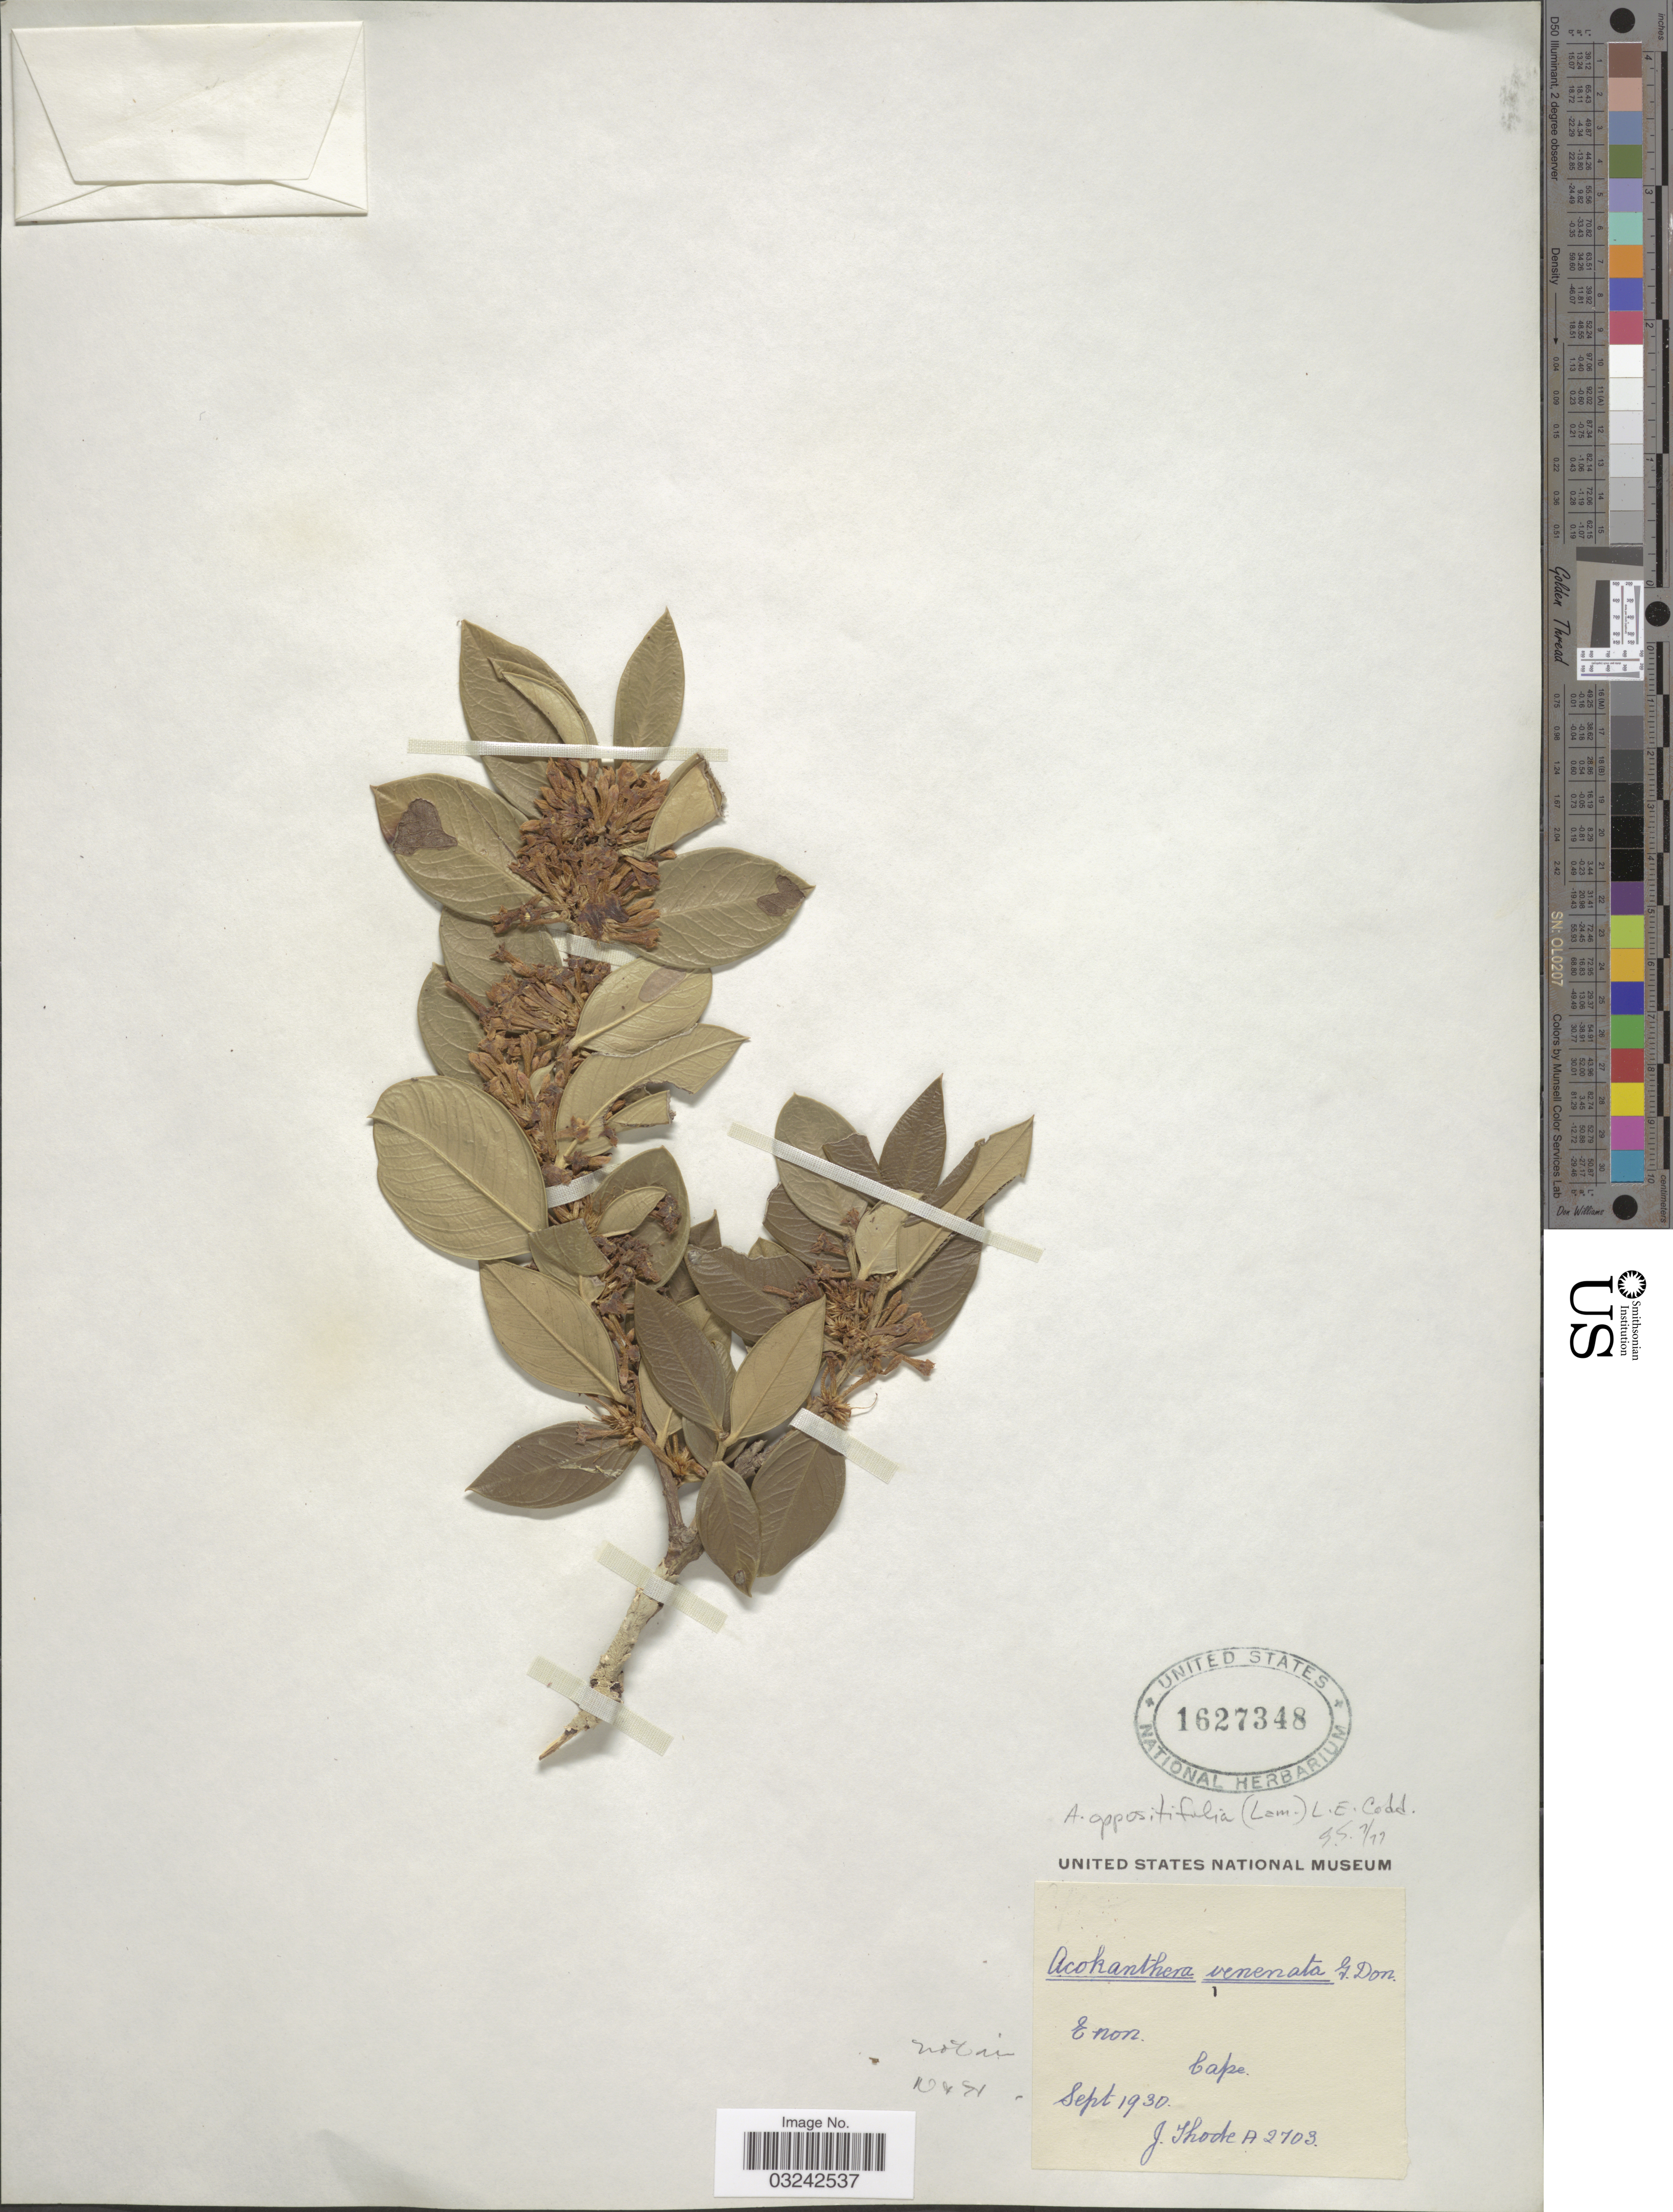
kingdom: Plantae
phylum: Tracheophyta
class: Magnoliopsida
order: Gentianales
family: Apocynaceae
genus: Acokanthera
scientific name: Acokanthera oppositifolia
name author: (Lam.) Codd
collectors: J. Thode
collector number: A2703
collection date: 1930-09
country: South Africa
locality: Enon. Cape.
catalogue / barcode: US 1627348